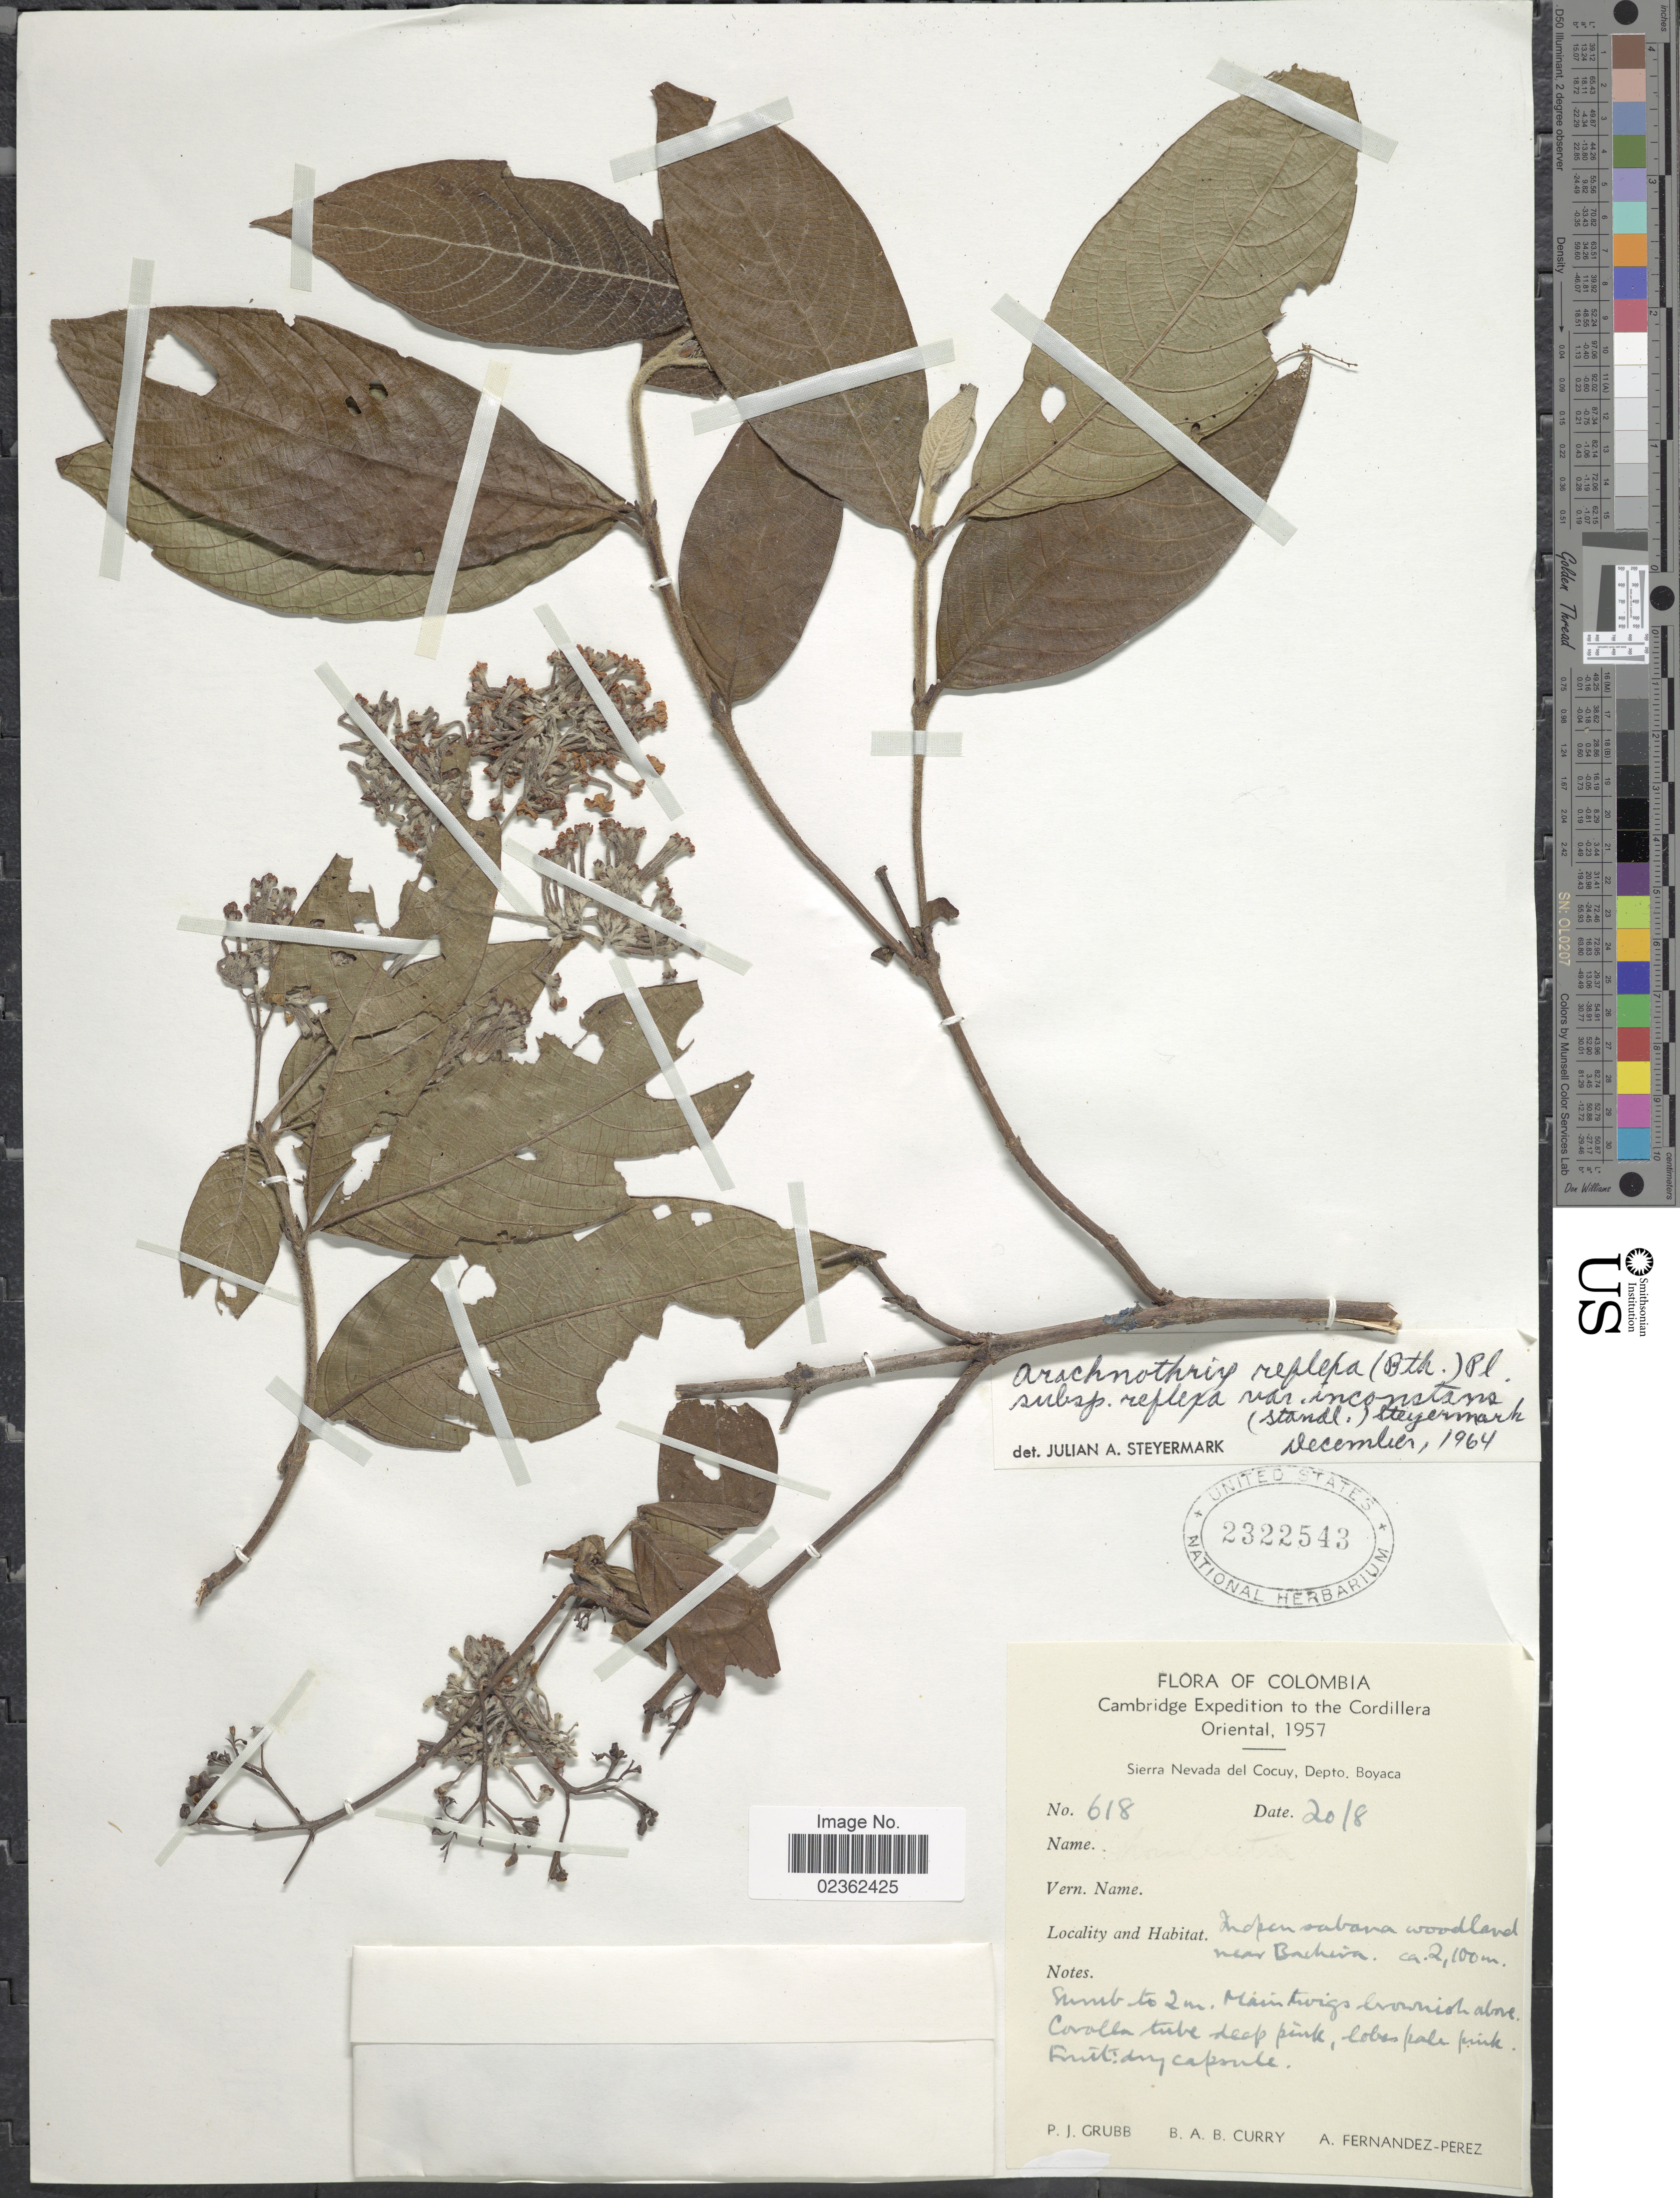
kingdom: Plantae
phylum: Tracheophyta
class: Magnoliopsida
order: Gentianales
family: Rubiaceae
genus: Arachnothryx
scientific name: Arachnothryx reflexa var. breviloba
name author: Steyerm.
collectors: P. J. Grubb, B. A. B. Curry & A. Fernández-Pérez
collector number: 618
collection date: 1957-08-20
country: Colombia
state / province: Boyacá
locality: Cordillera Oriental, Sierra Nevada del Cocuy, in open sabana woodland, near Bachira.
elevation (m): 2100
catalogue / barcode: US 2322543